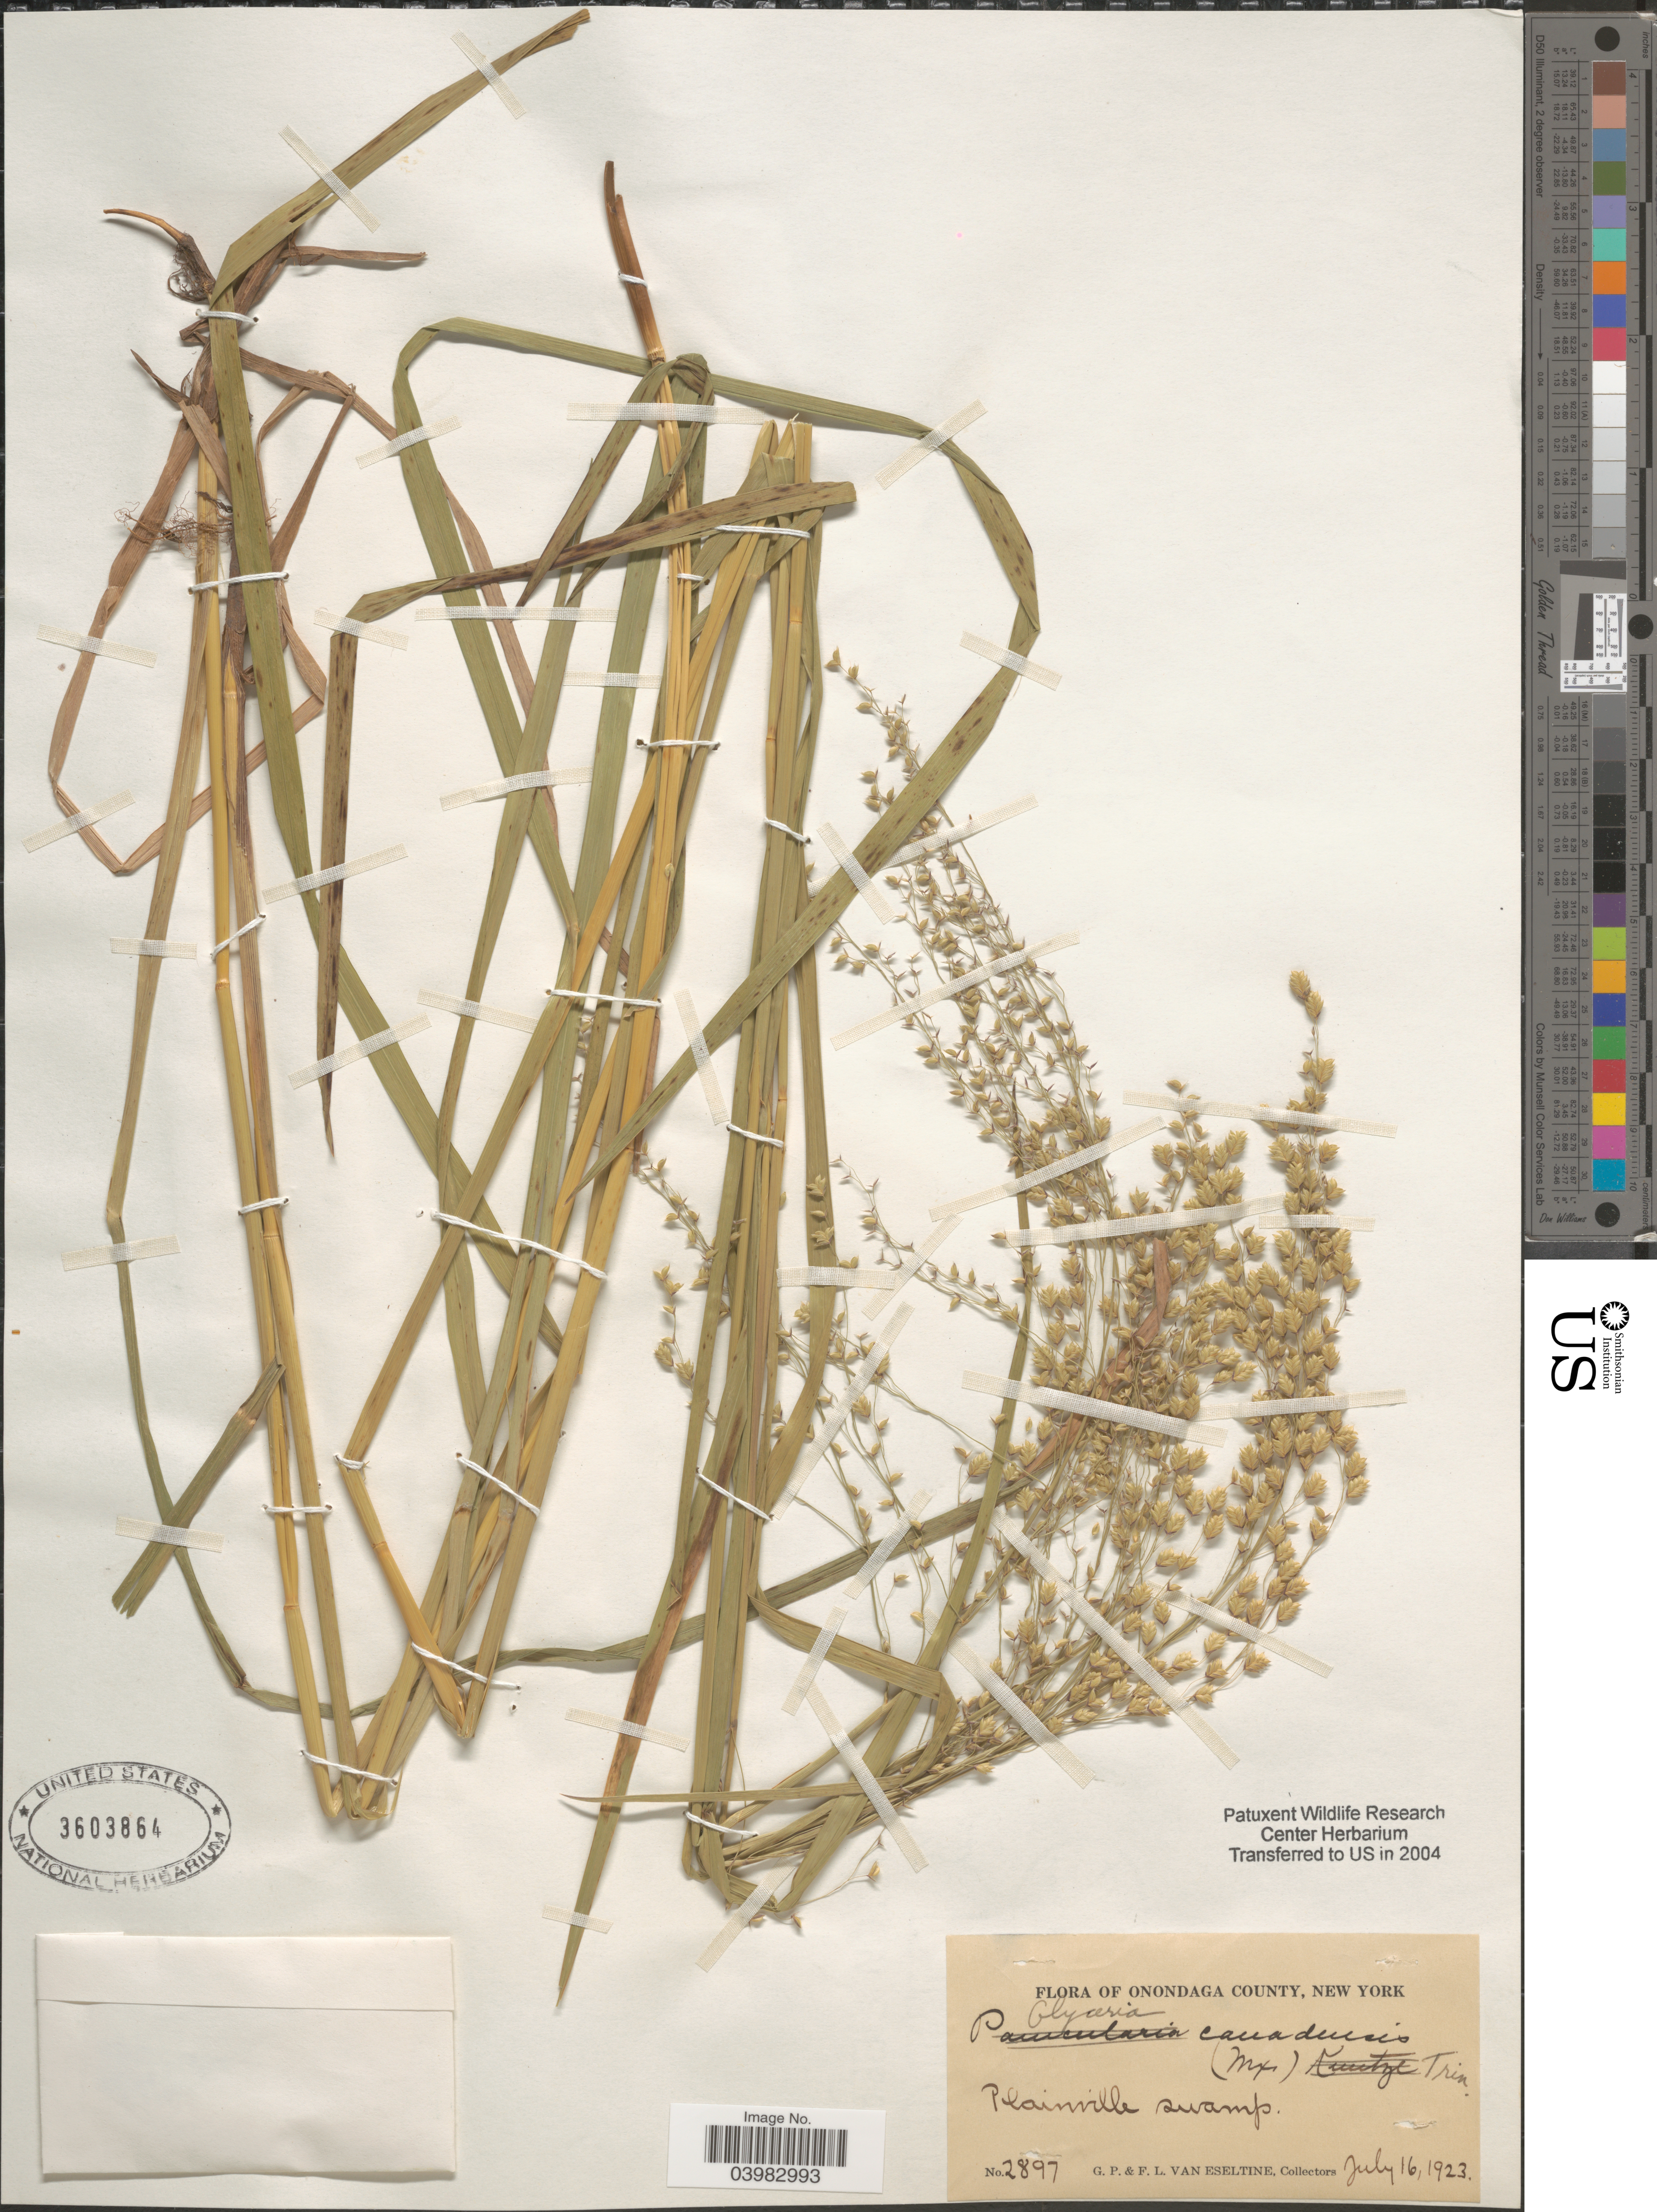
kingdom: Plantae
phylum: Tracheophyta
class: Liliopsida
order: Poales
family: Poaceae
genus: Glyceria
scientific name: Glyceria canadensis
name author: (Michx.) Trin.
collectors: G. P. Van Eseltine & F. Van eseltine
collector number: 2897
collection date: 1923-07-16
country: United States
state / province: New York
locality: Onondaga County. Plainville swamp.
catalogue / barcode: US 3603864